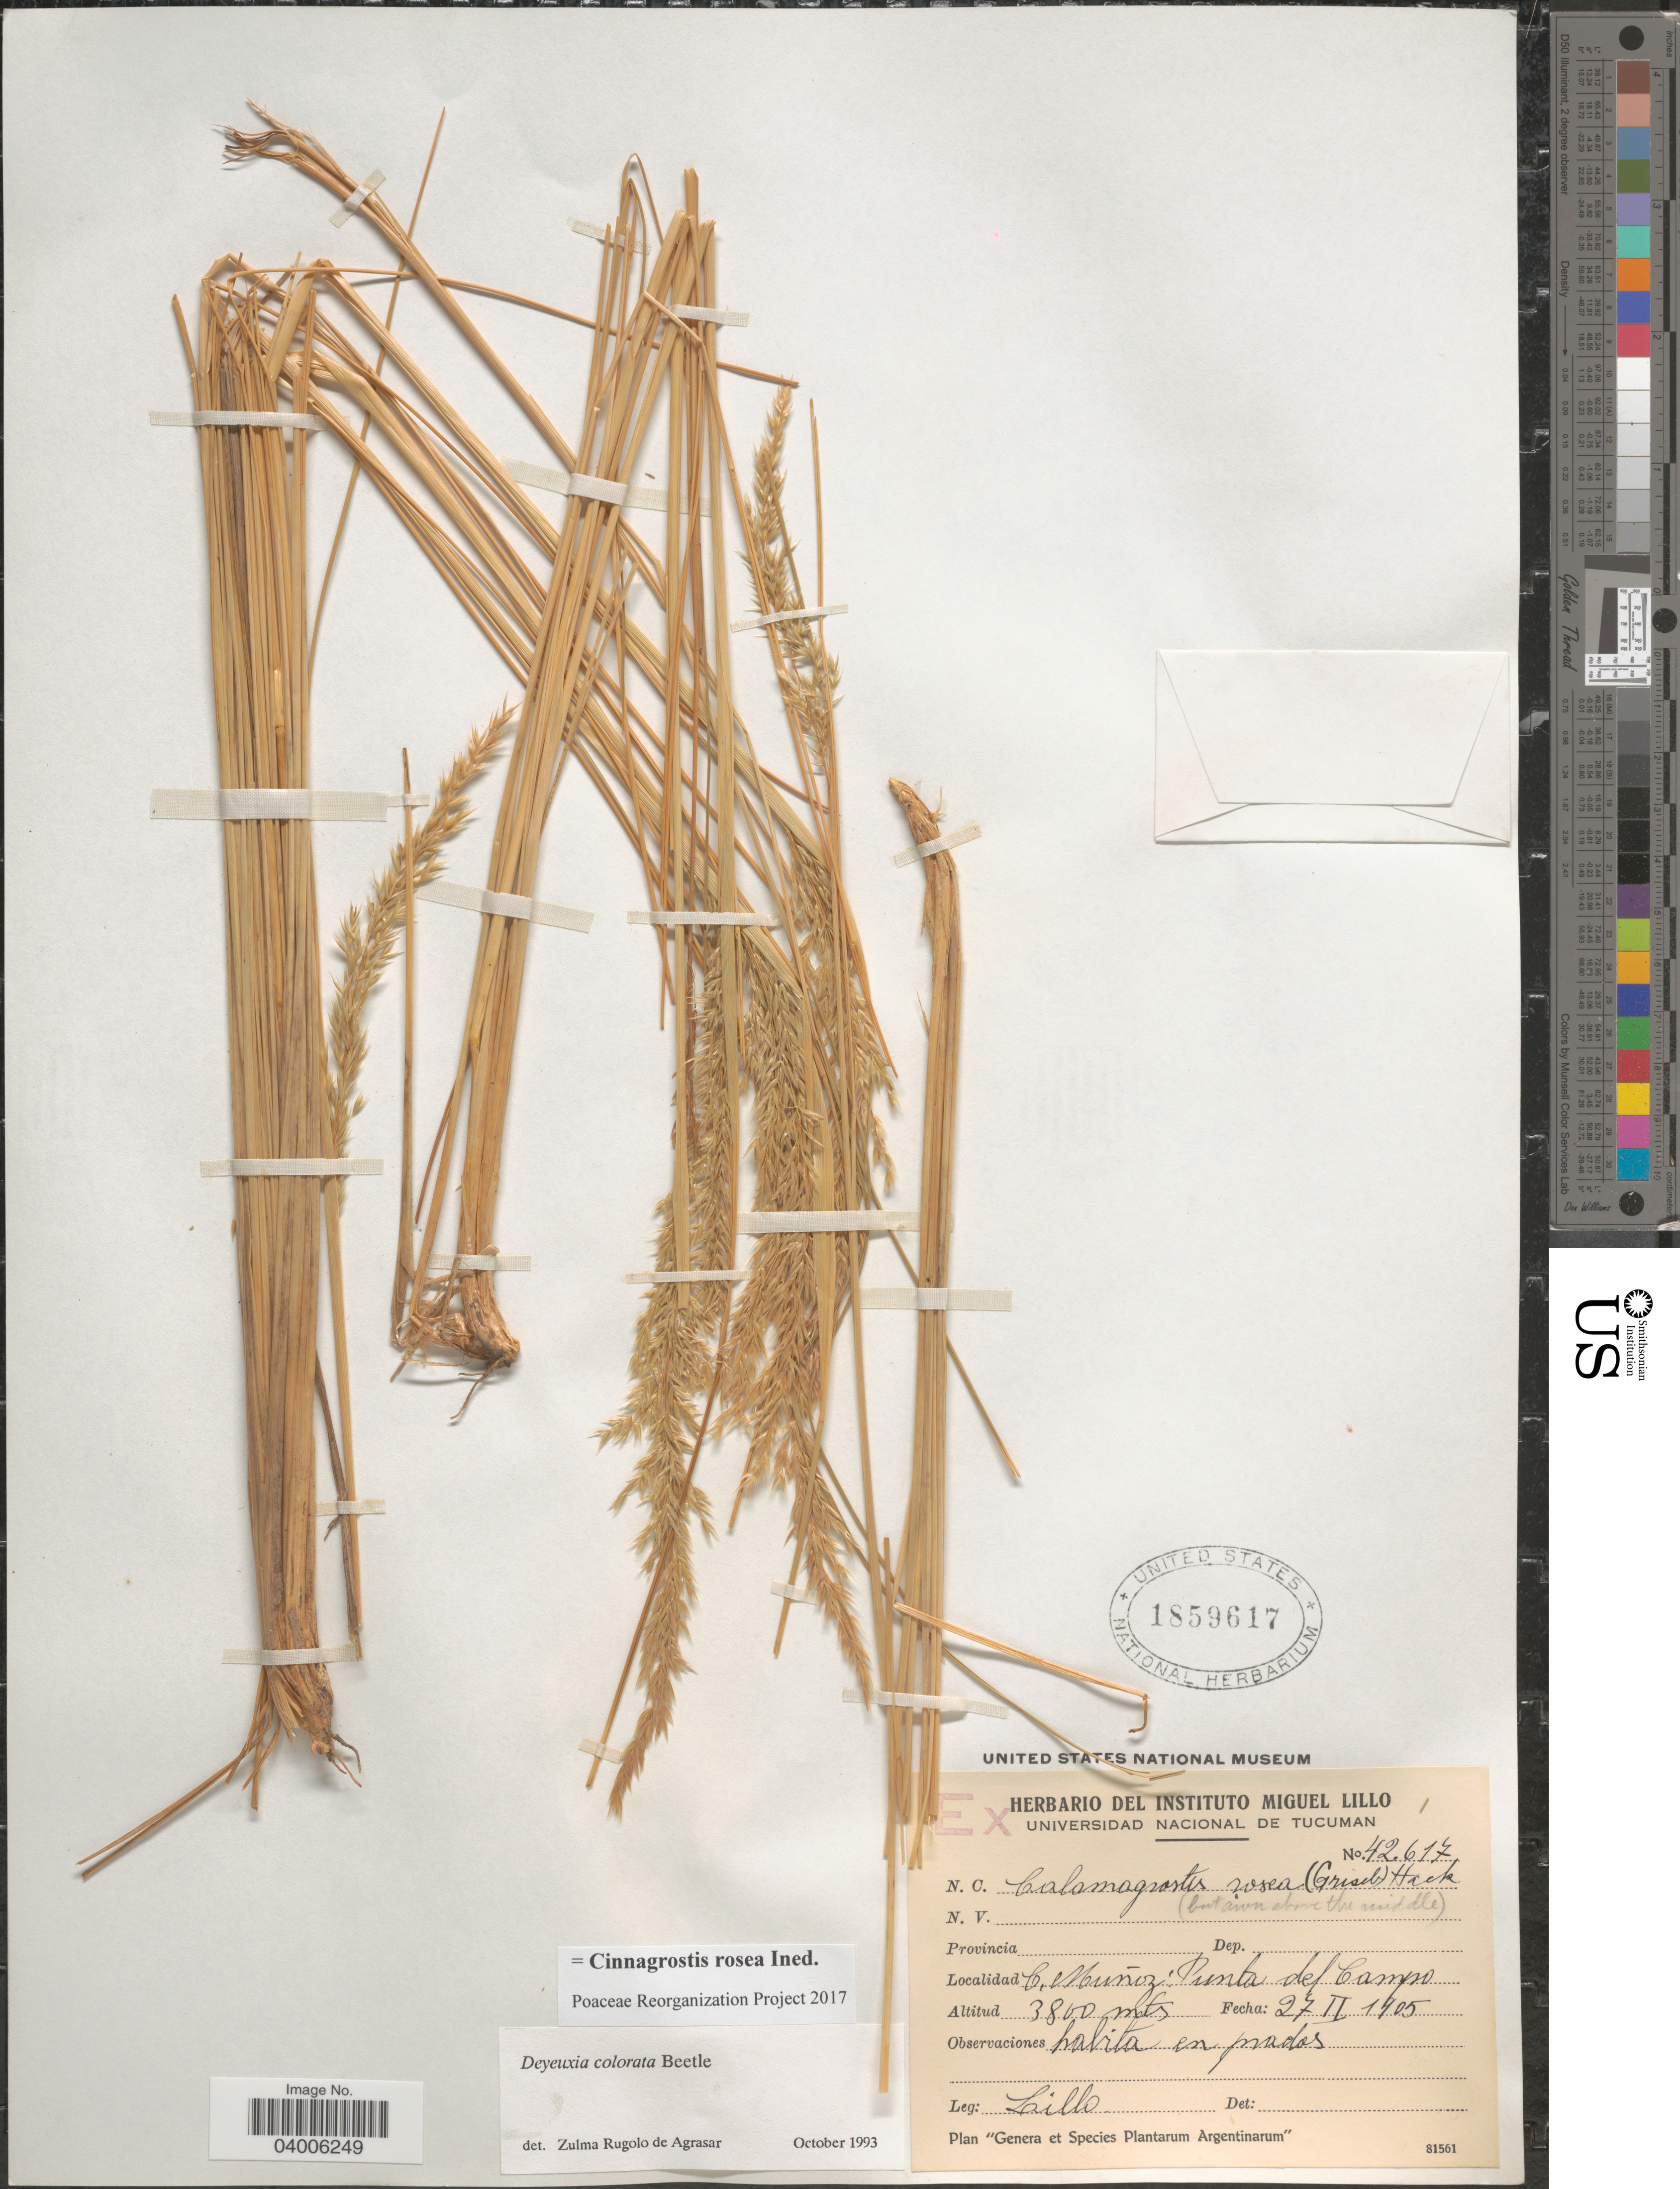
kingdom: Plantae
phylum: Tracheophyta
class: Liliopsida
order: Poales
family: Poaceae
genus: Cinnagrostis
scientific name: Cinnagrostis rosea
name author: (Griseb.) P.M. Peterson et al.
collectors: M. Lillo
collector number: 42617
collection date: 1905-02-27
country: Argentina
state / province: Tucuman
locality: C. Muñoz: Punta del Campo.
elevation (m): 3800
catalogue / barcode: US 1859617